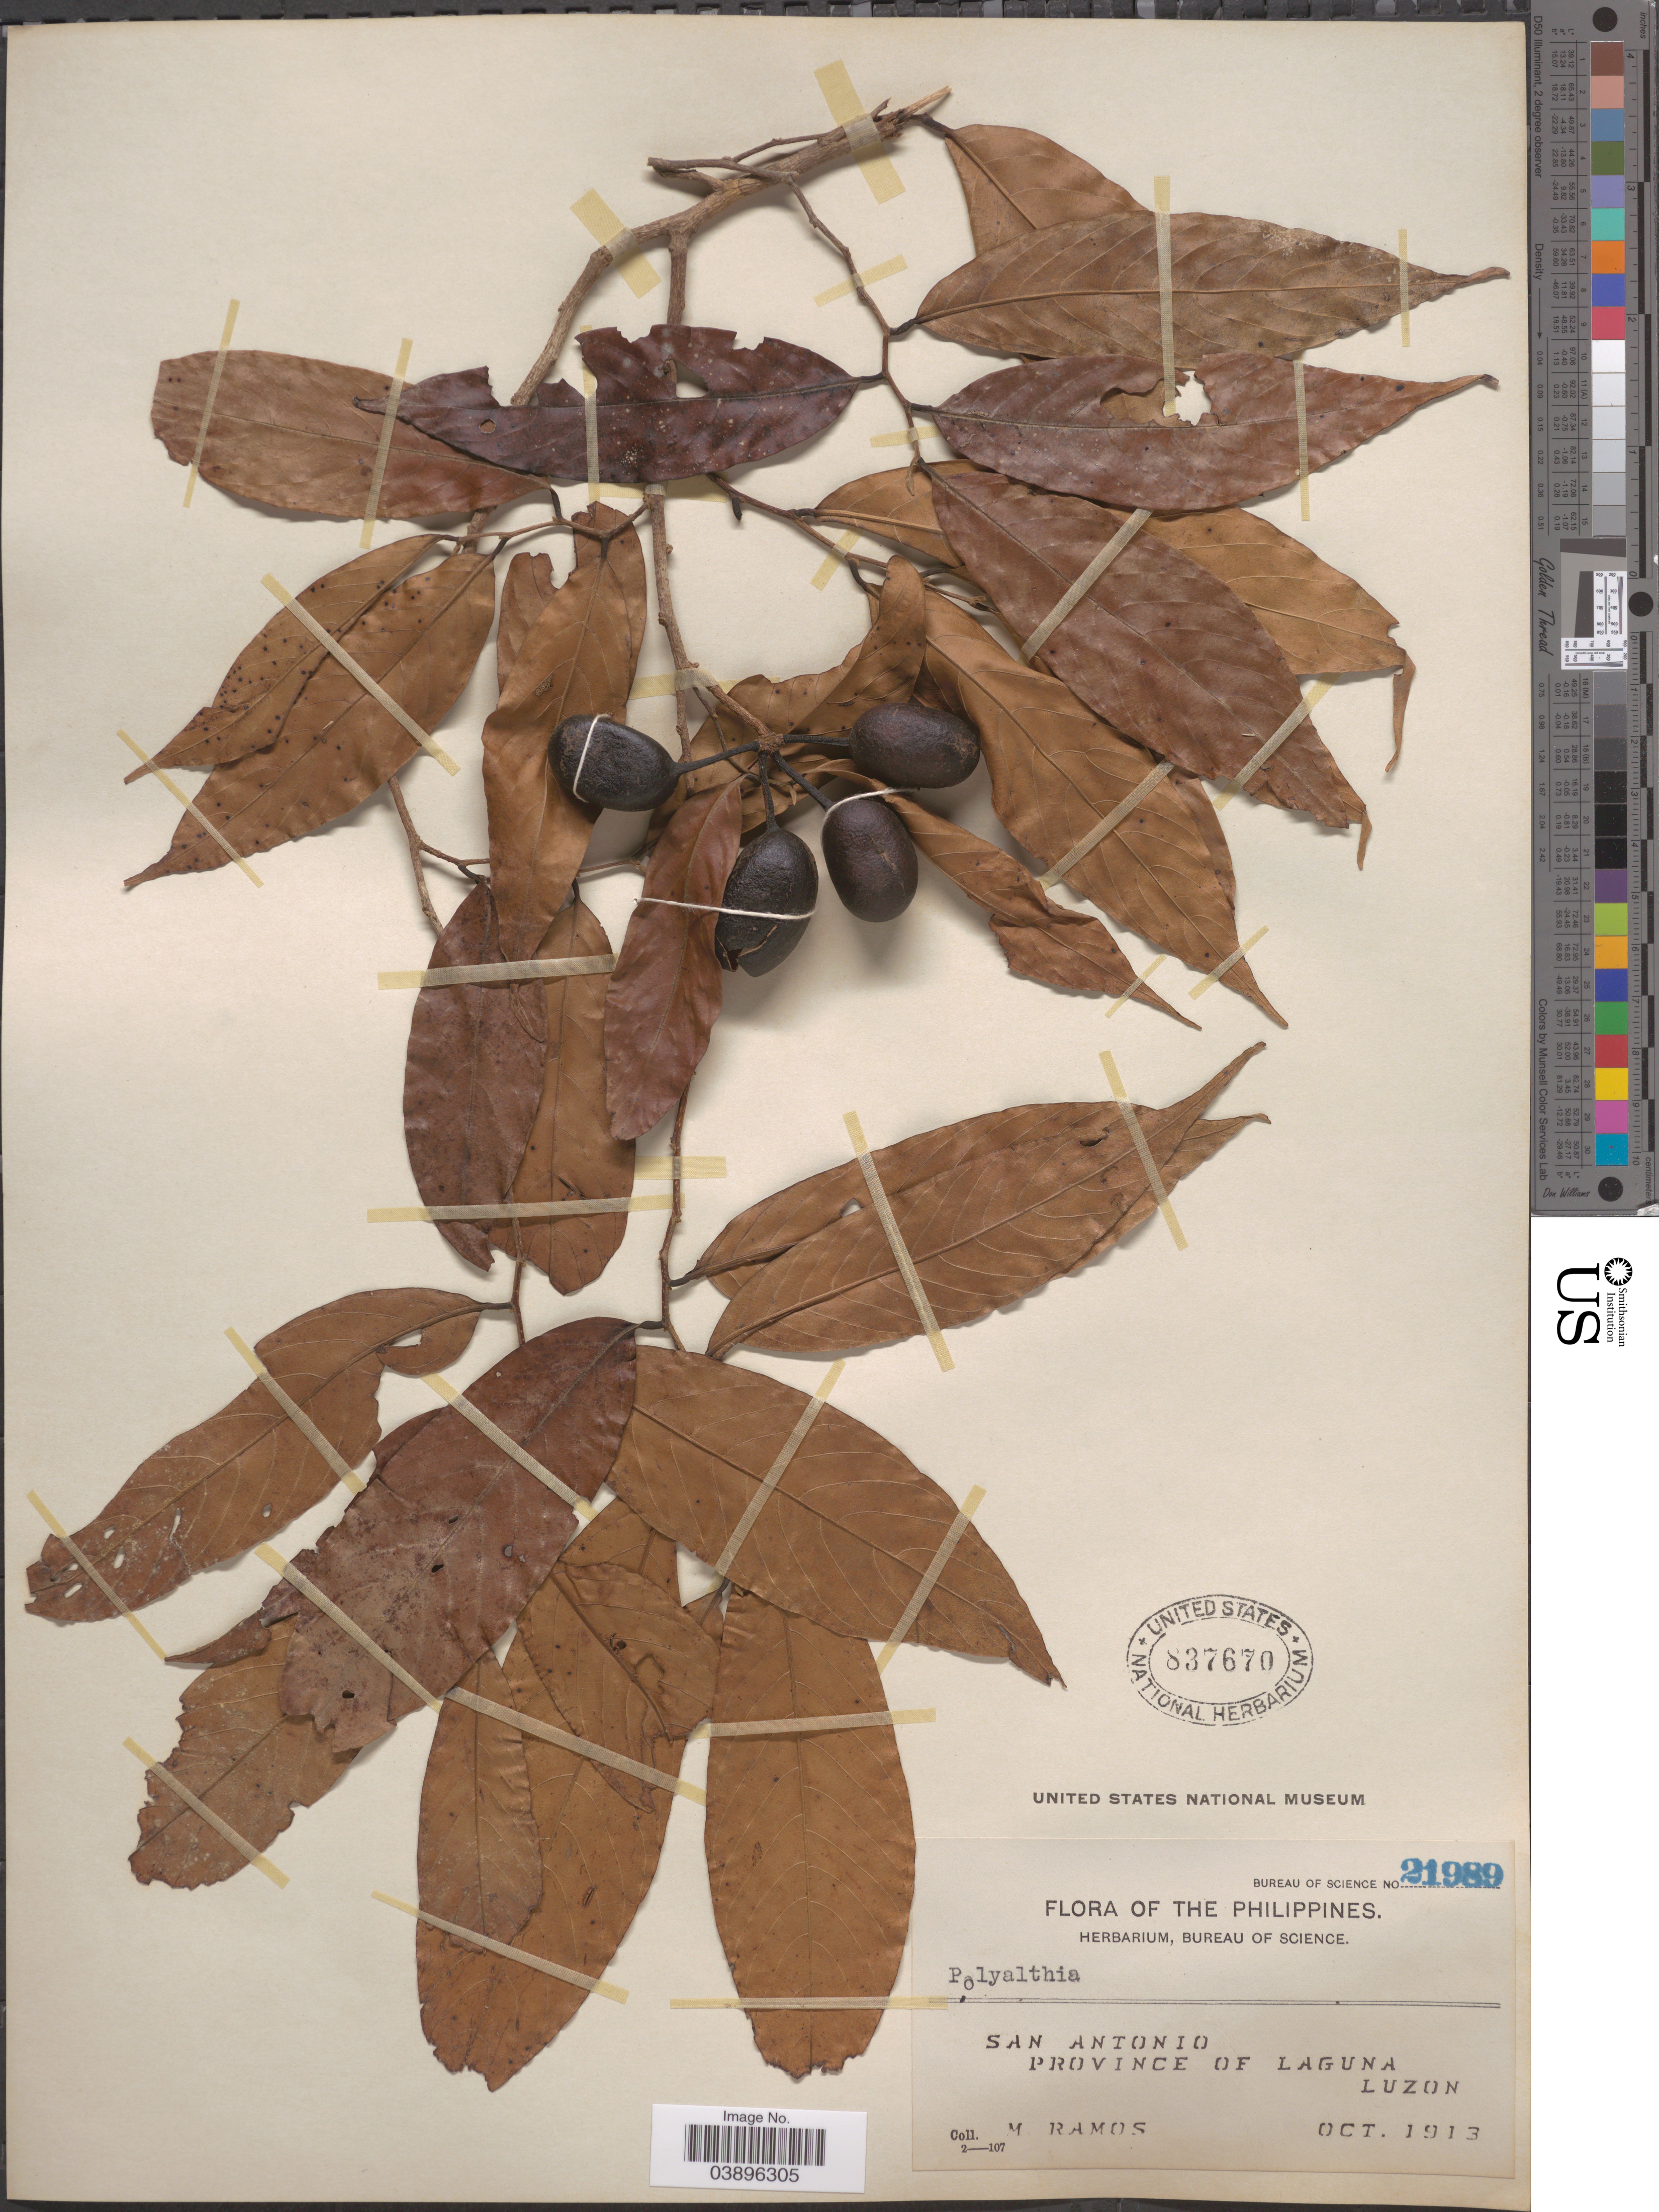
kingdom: Plantae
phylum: Tracheophyta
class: Magnoliopsida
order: Magnoliales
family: Annonaceae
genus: Polyalthia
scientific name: Polyalthia sp.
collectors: M. Ramos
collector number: Bureau of Science 21989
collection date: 1913-10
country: Philippines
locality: San Antonio. Province of Laguna, Luzon.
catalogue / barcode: US 837670